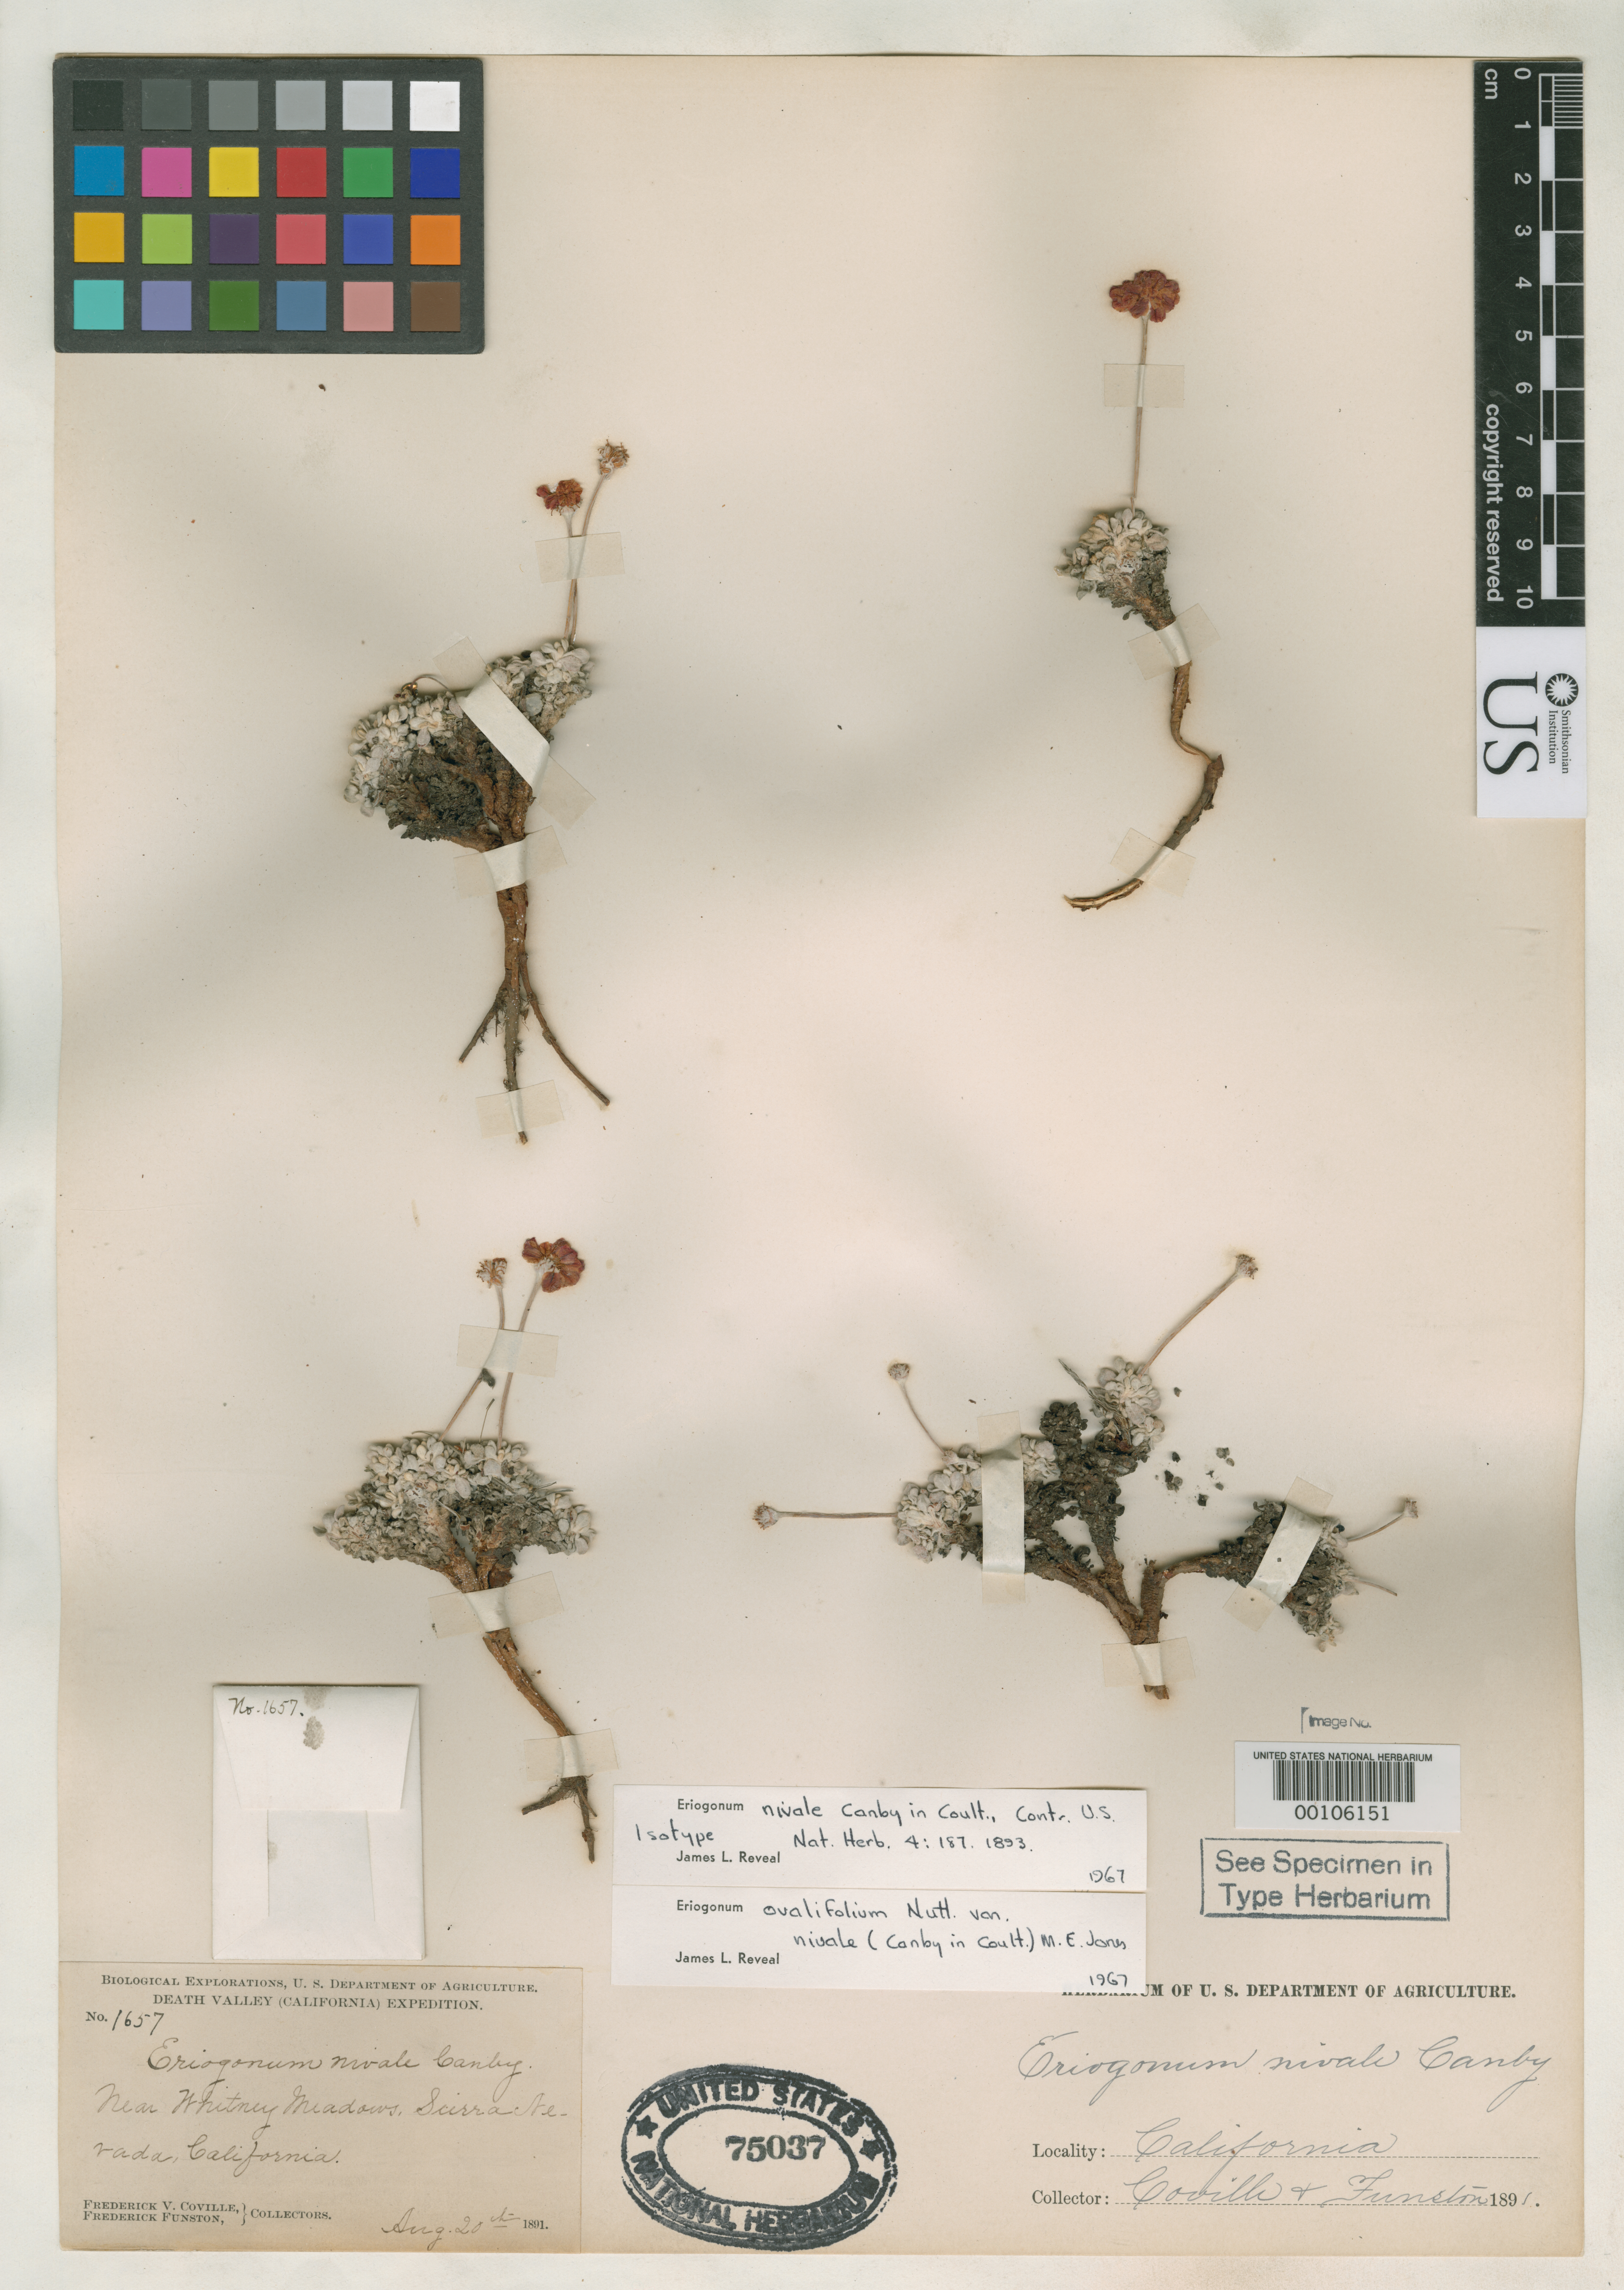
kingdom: Plantae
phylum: Tracheophyta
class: Magnoliopsida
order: Caryophyllales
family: Polygonaceae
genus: Eriogonum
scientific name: Eriogonum nivale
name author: Canby in J.M. Coult.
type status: Isotype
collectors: F. V. Coville & F. Funston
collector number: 1657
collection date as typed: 1891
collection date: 1891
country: United States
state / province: California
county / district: Tulare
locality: Sierra Nevada Mts., near Whitney Meadows.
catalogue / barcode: US 75037